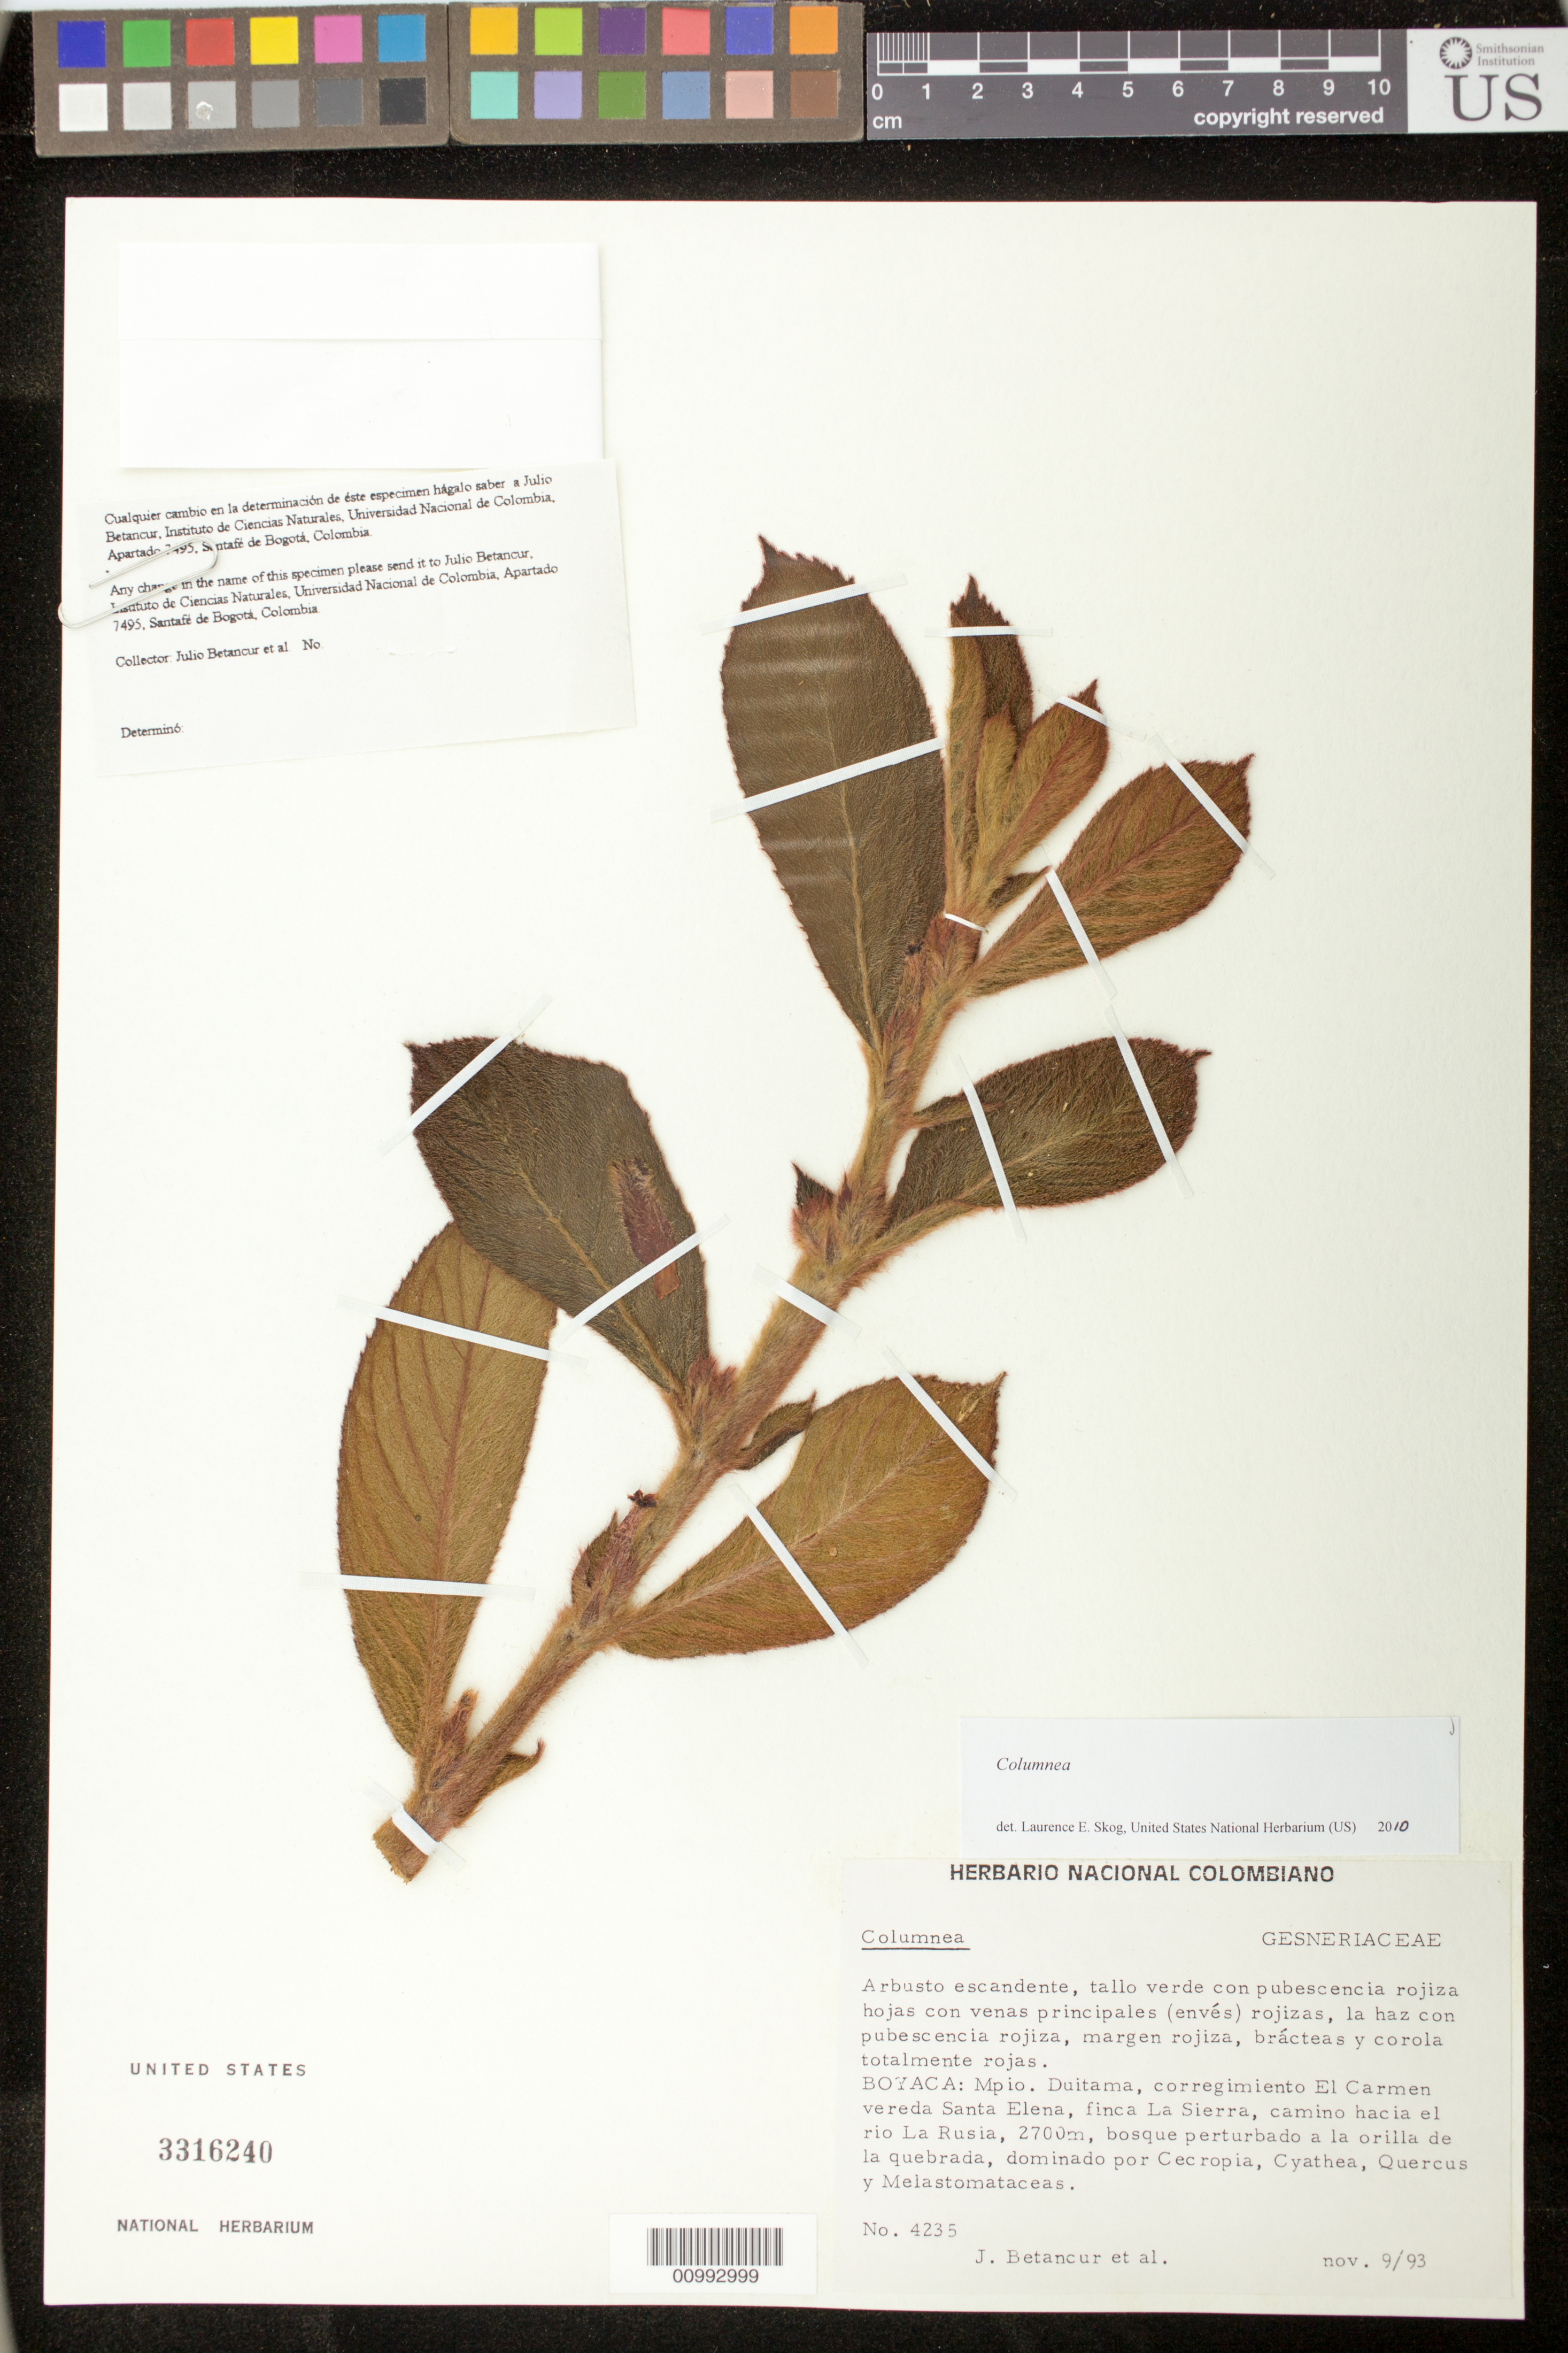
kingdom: Plantae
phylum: Tracheophyta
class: Magnoliopsida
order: Lamiales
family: Gesneriaceae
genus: Columnea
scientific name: Columnea sp.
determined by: Skog, Laurence E.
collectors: J. C. Betancur & et al.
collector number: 4235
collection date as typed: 09 Nov 1993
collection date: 1993-11-09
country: Colombia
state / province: Boyacá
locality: Boyaca: Mpio. Duitama, corregimiento El Carmen vereda Santa Elena, finca La Sierra, camino hacia el rio La Rusia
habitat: Bosque perturbado orilla a la orilla de la quebrada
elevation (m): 2700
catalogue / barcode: US 3316240